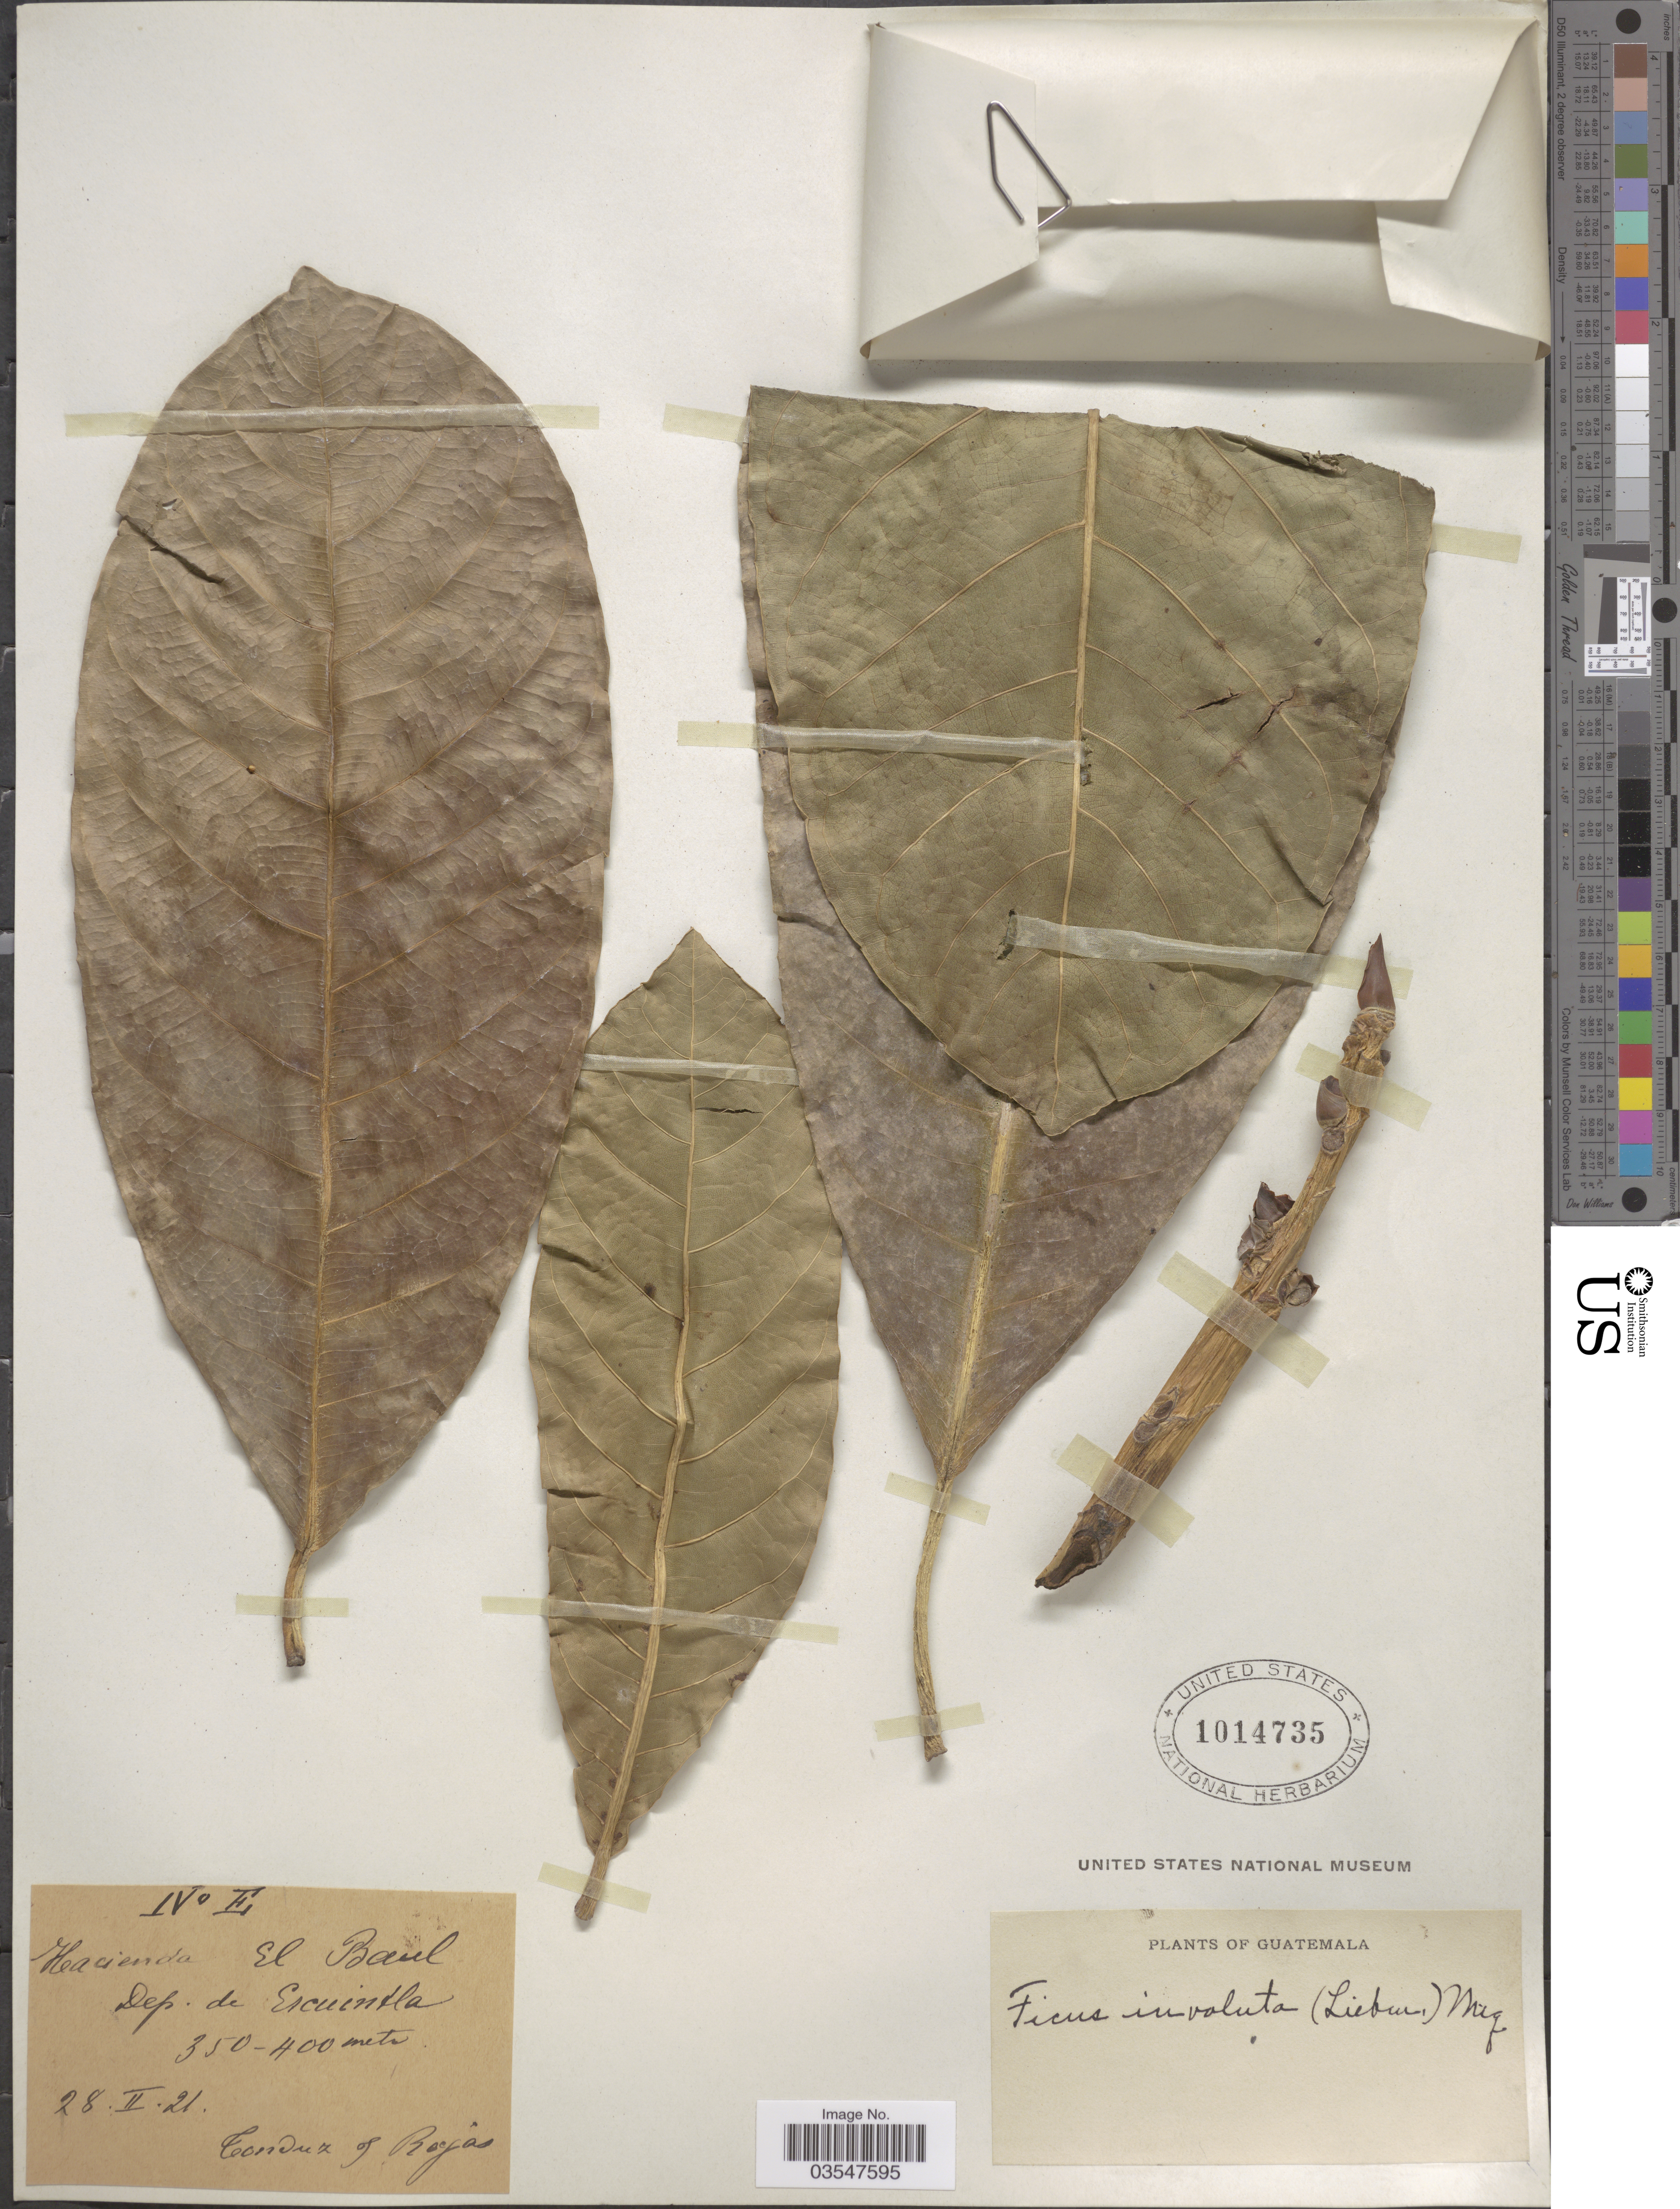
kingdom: Plantae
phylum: Tracheophyta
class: Magnoliopsida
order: Rosales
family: Moraceae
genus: Ficus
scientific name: Ficus obtusifolia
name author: Kunth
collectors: Tonduz & Rojas, --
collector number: E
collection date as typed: Transcribed d/m/y: 28/2/21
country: Guatemala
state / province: Escuintla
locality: Hacienda El Baul. Dep. de Escuintla.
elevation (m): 350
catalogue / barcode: US 1014735